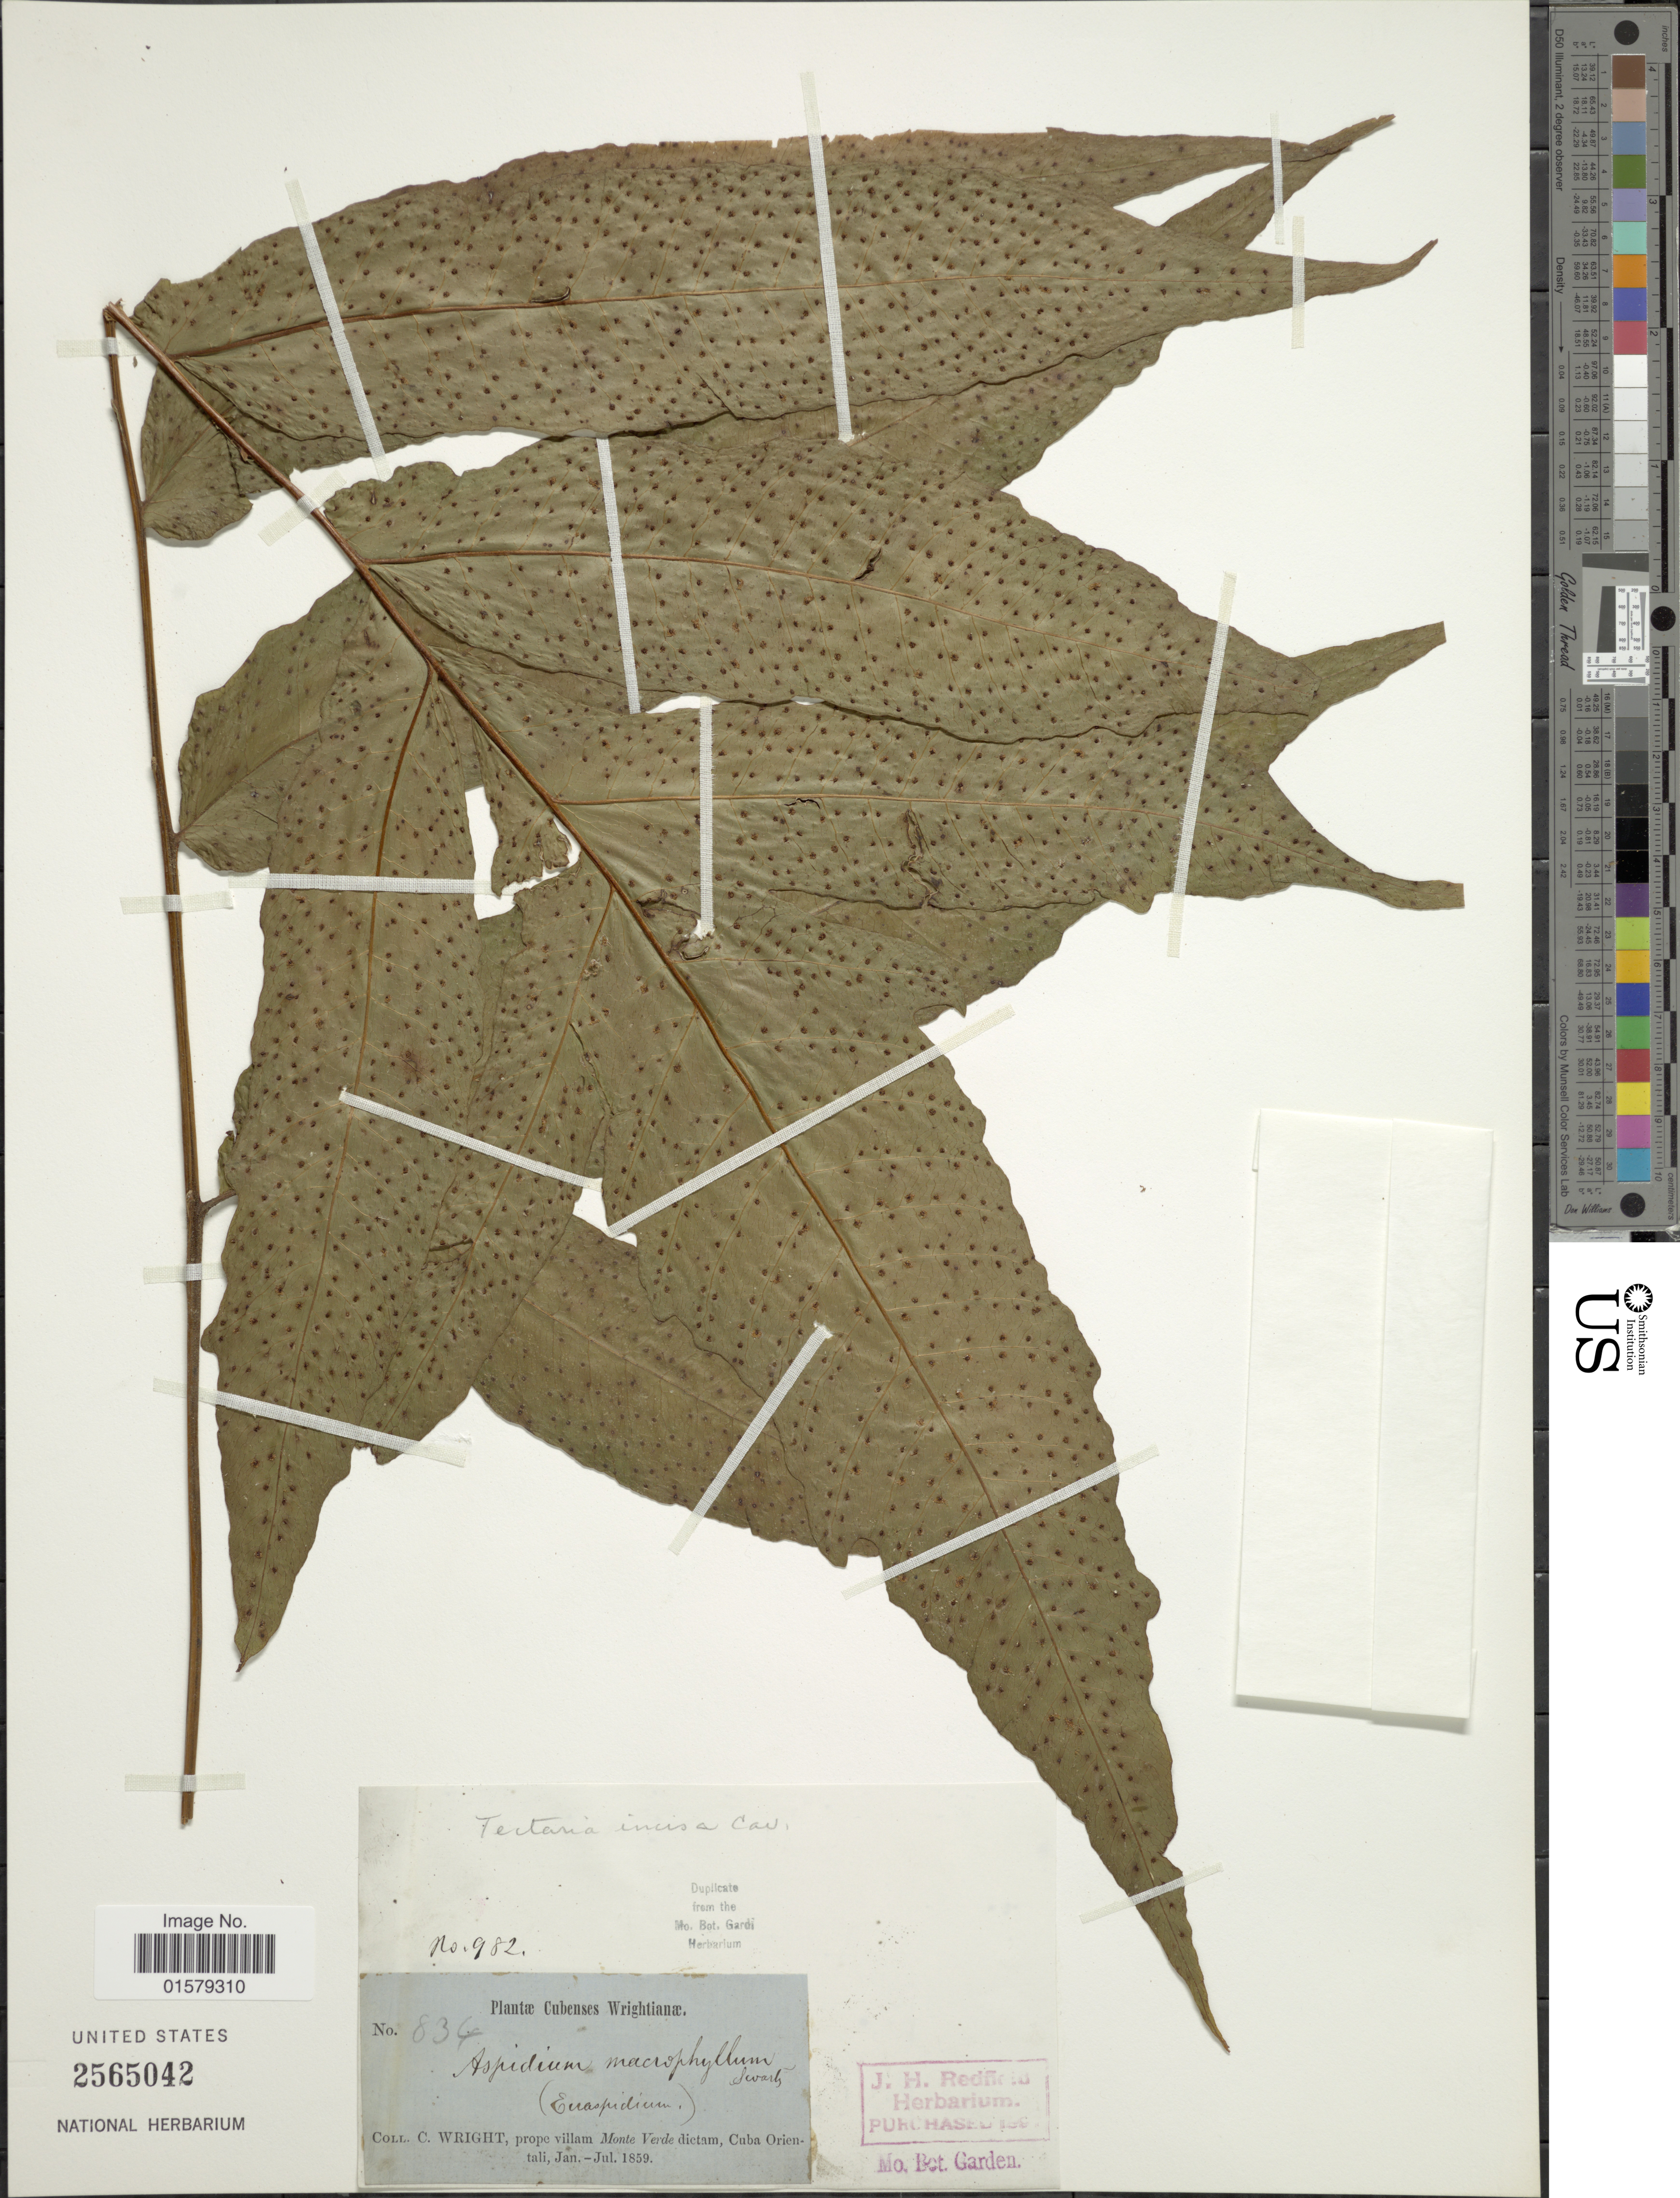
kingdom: Plantae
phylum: Tracheophyta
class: Polypodiopsida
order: Polypodiales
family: Tectariaceae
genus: Tectaria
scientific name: Tectaria incisa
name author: Cav.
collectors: C. Wright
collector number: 834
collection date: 1859-01/1859-07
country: Cuba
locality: Prope villam Monte Verde dictam.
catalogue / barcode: US 2565042